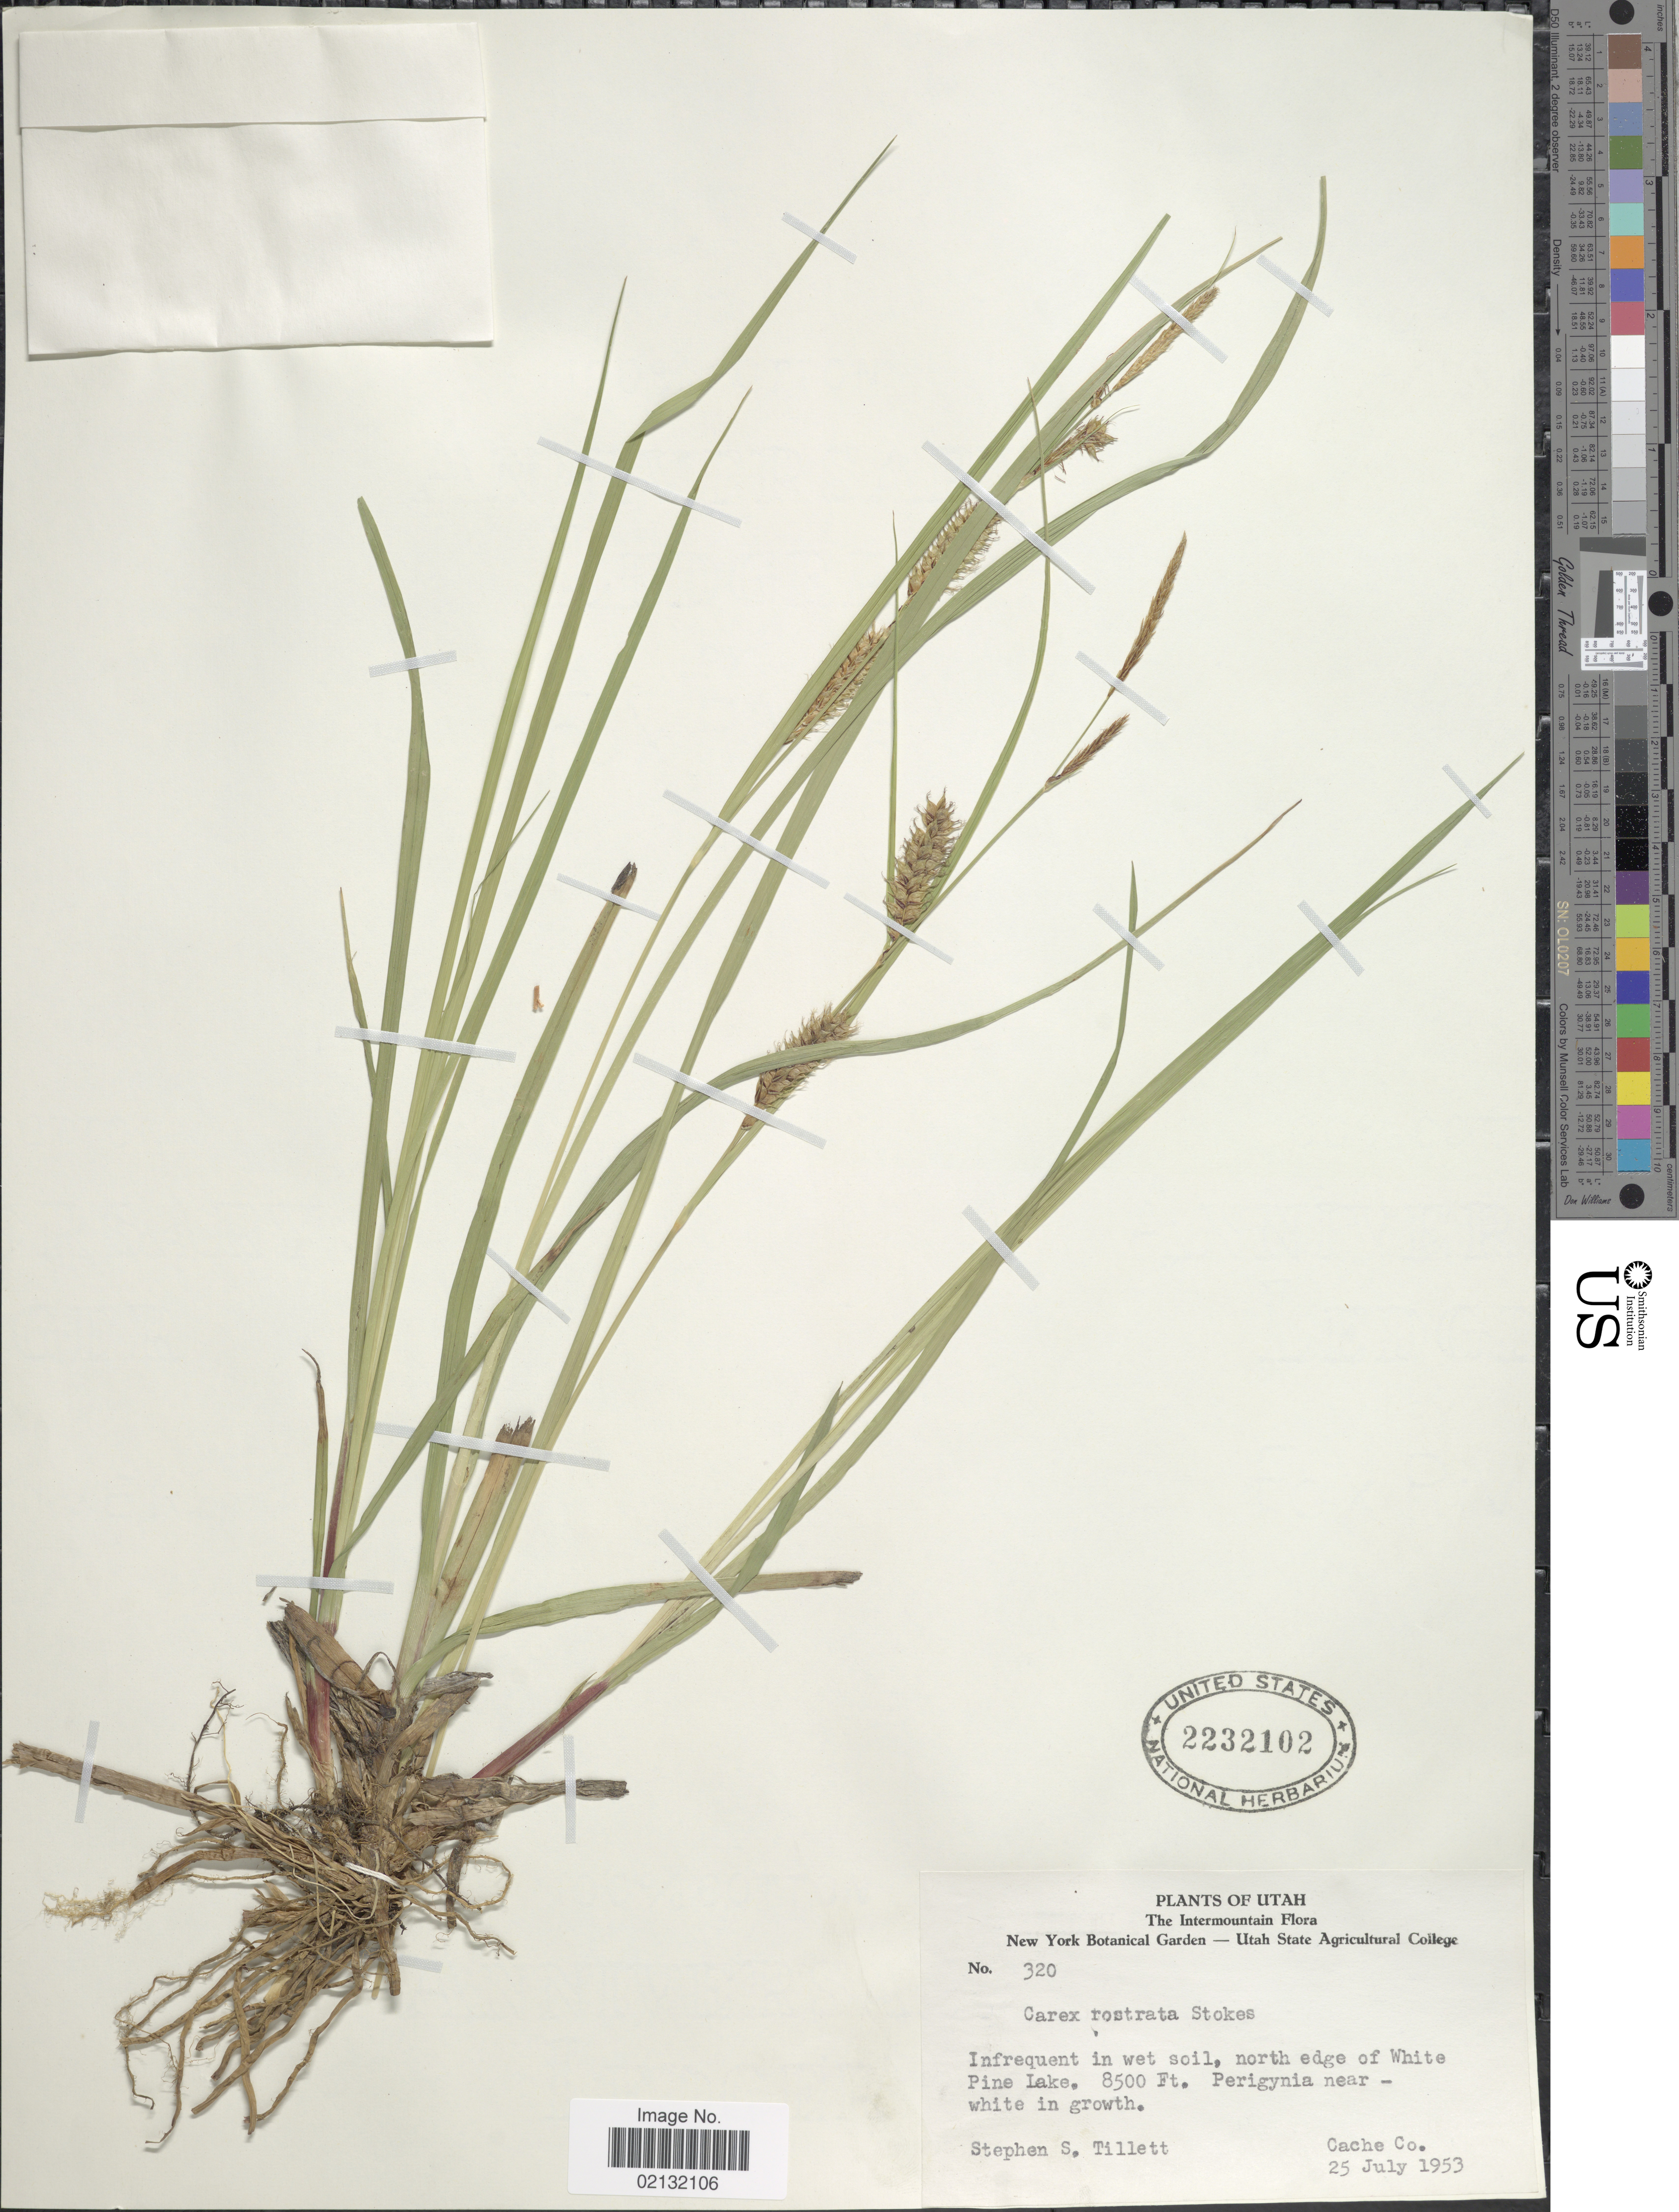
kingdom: Plantae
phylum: Tracheophyta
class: Liliopsida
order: Poales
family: Cyperaceae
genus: Carex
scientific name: Carex rostrata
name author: Stokes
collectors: S. S. Tillett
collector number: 320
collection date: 1953-07-25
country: United States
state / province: Utah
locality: North edge of White Pine Lake.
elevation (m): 2591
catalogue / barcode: US 2232102